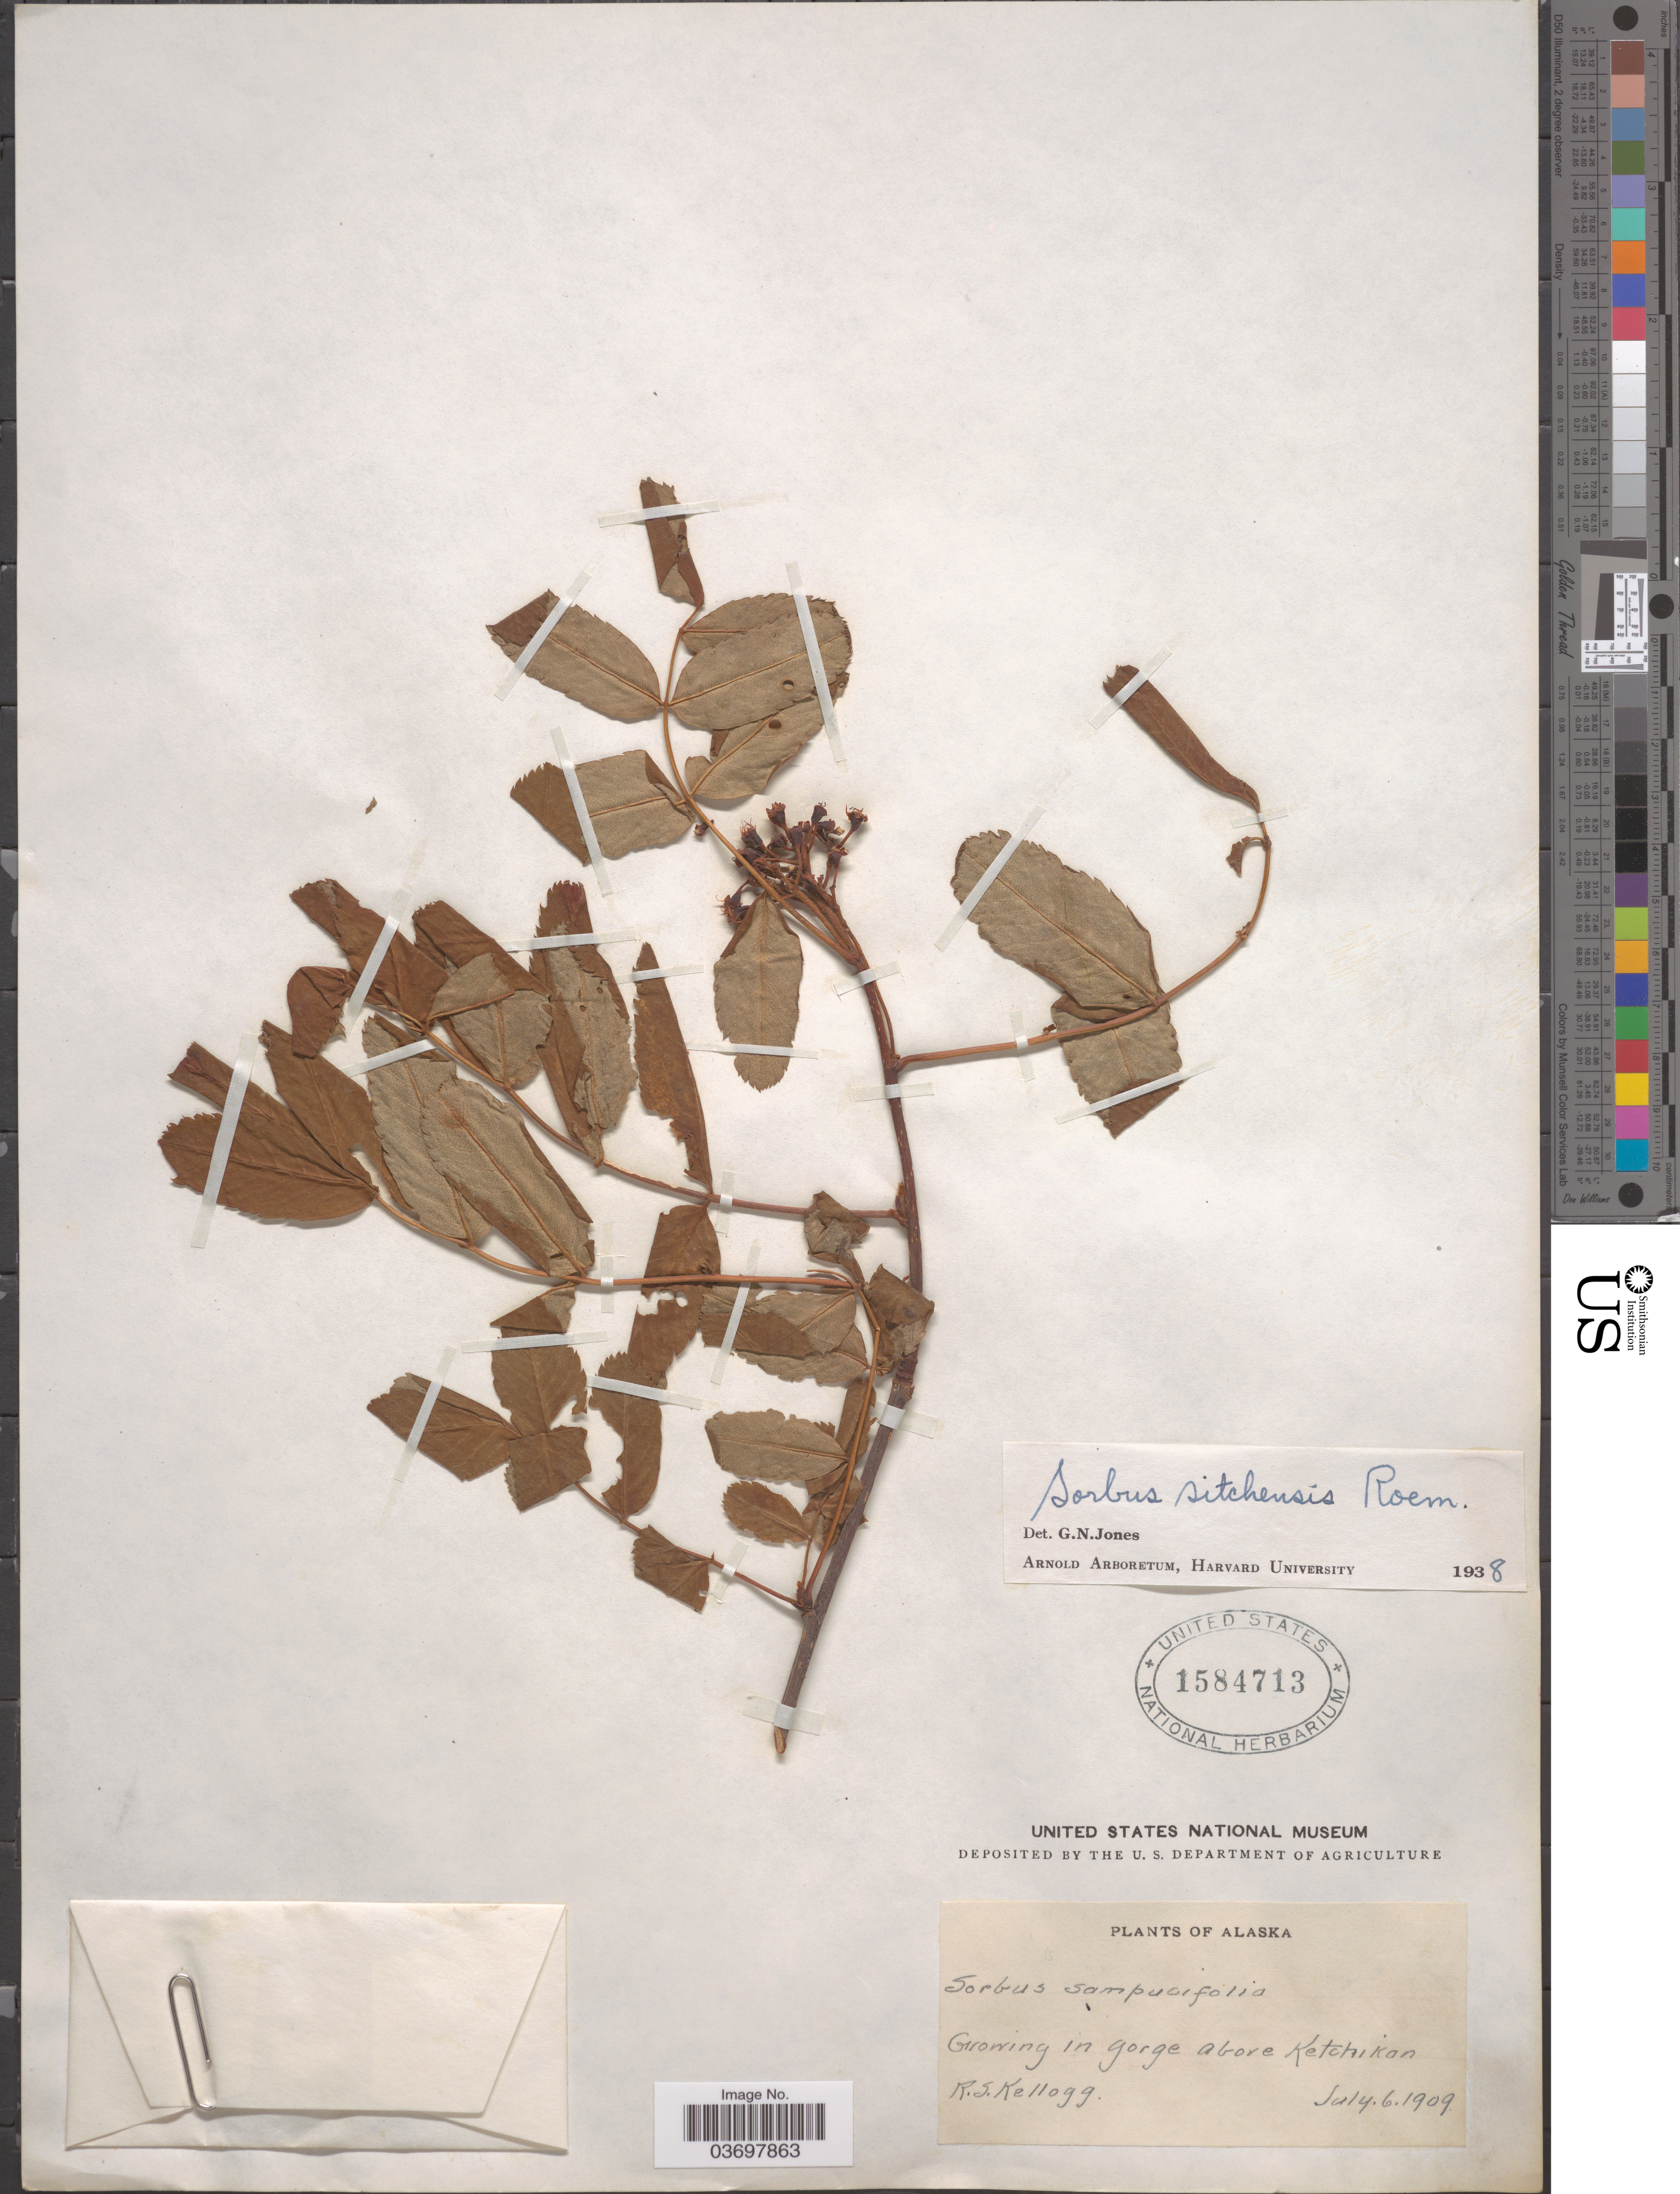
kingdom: Plantae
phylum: Tracheophyta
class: Magnoliopsida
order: Rosales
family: Rosaceae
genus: Sorbus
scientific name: Sorbus sitchensis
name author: M. Roem.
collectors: R. Kellogg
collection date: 1909-07-06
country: United States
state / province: Alaska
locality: Gorge above Ketchikan.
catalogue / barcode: US 1584713